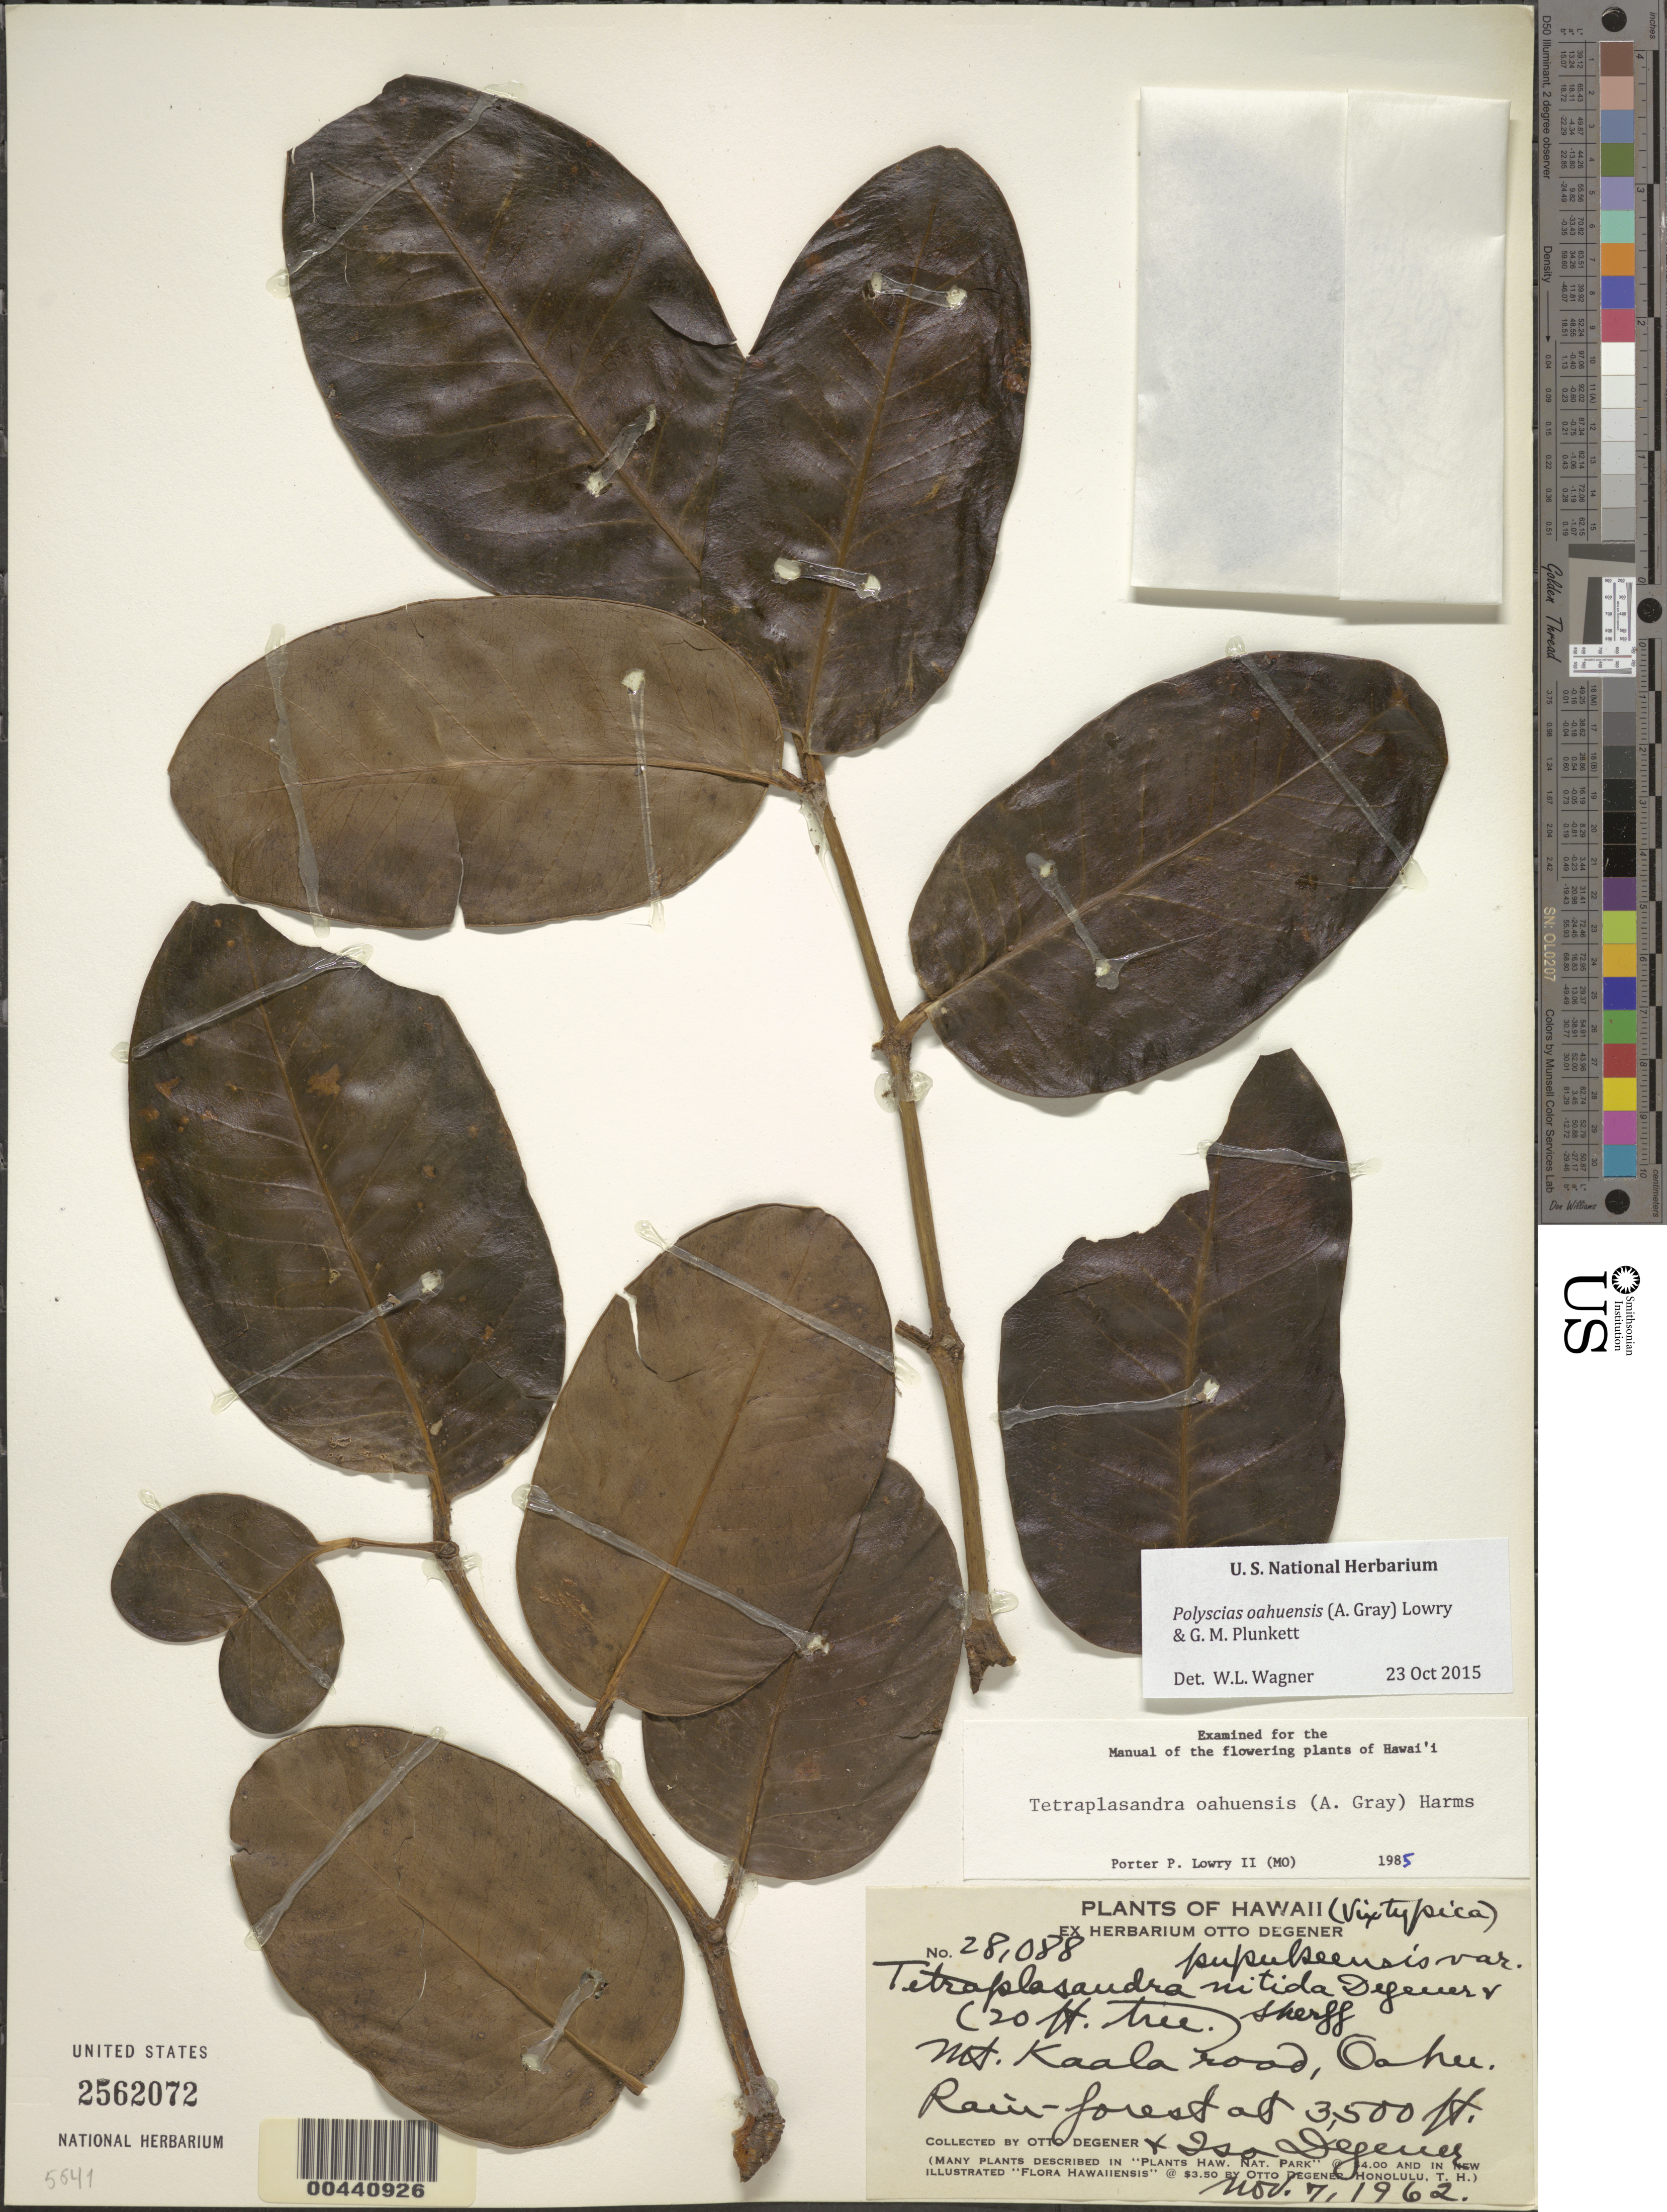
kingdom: Plantae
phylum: Tracheophyta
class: Magnoliopsida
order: Apiales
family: Araliaceae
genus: Polyscias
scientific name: Polyscias oahuensis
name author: (A. Gray) Lowry & G. M. Plunkett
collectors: O. Degener & I. Degener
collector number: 28088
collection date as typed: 7 Nov 1962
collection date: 1962-11-07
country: United States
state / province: Hawaii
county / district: Honolulu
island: Oahu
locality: Mt. Kaala Road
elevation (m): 1067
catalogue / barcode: US 2562072